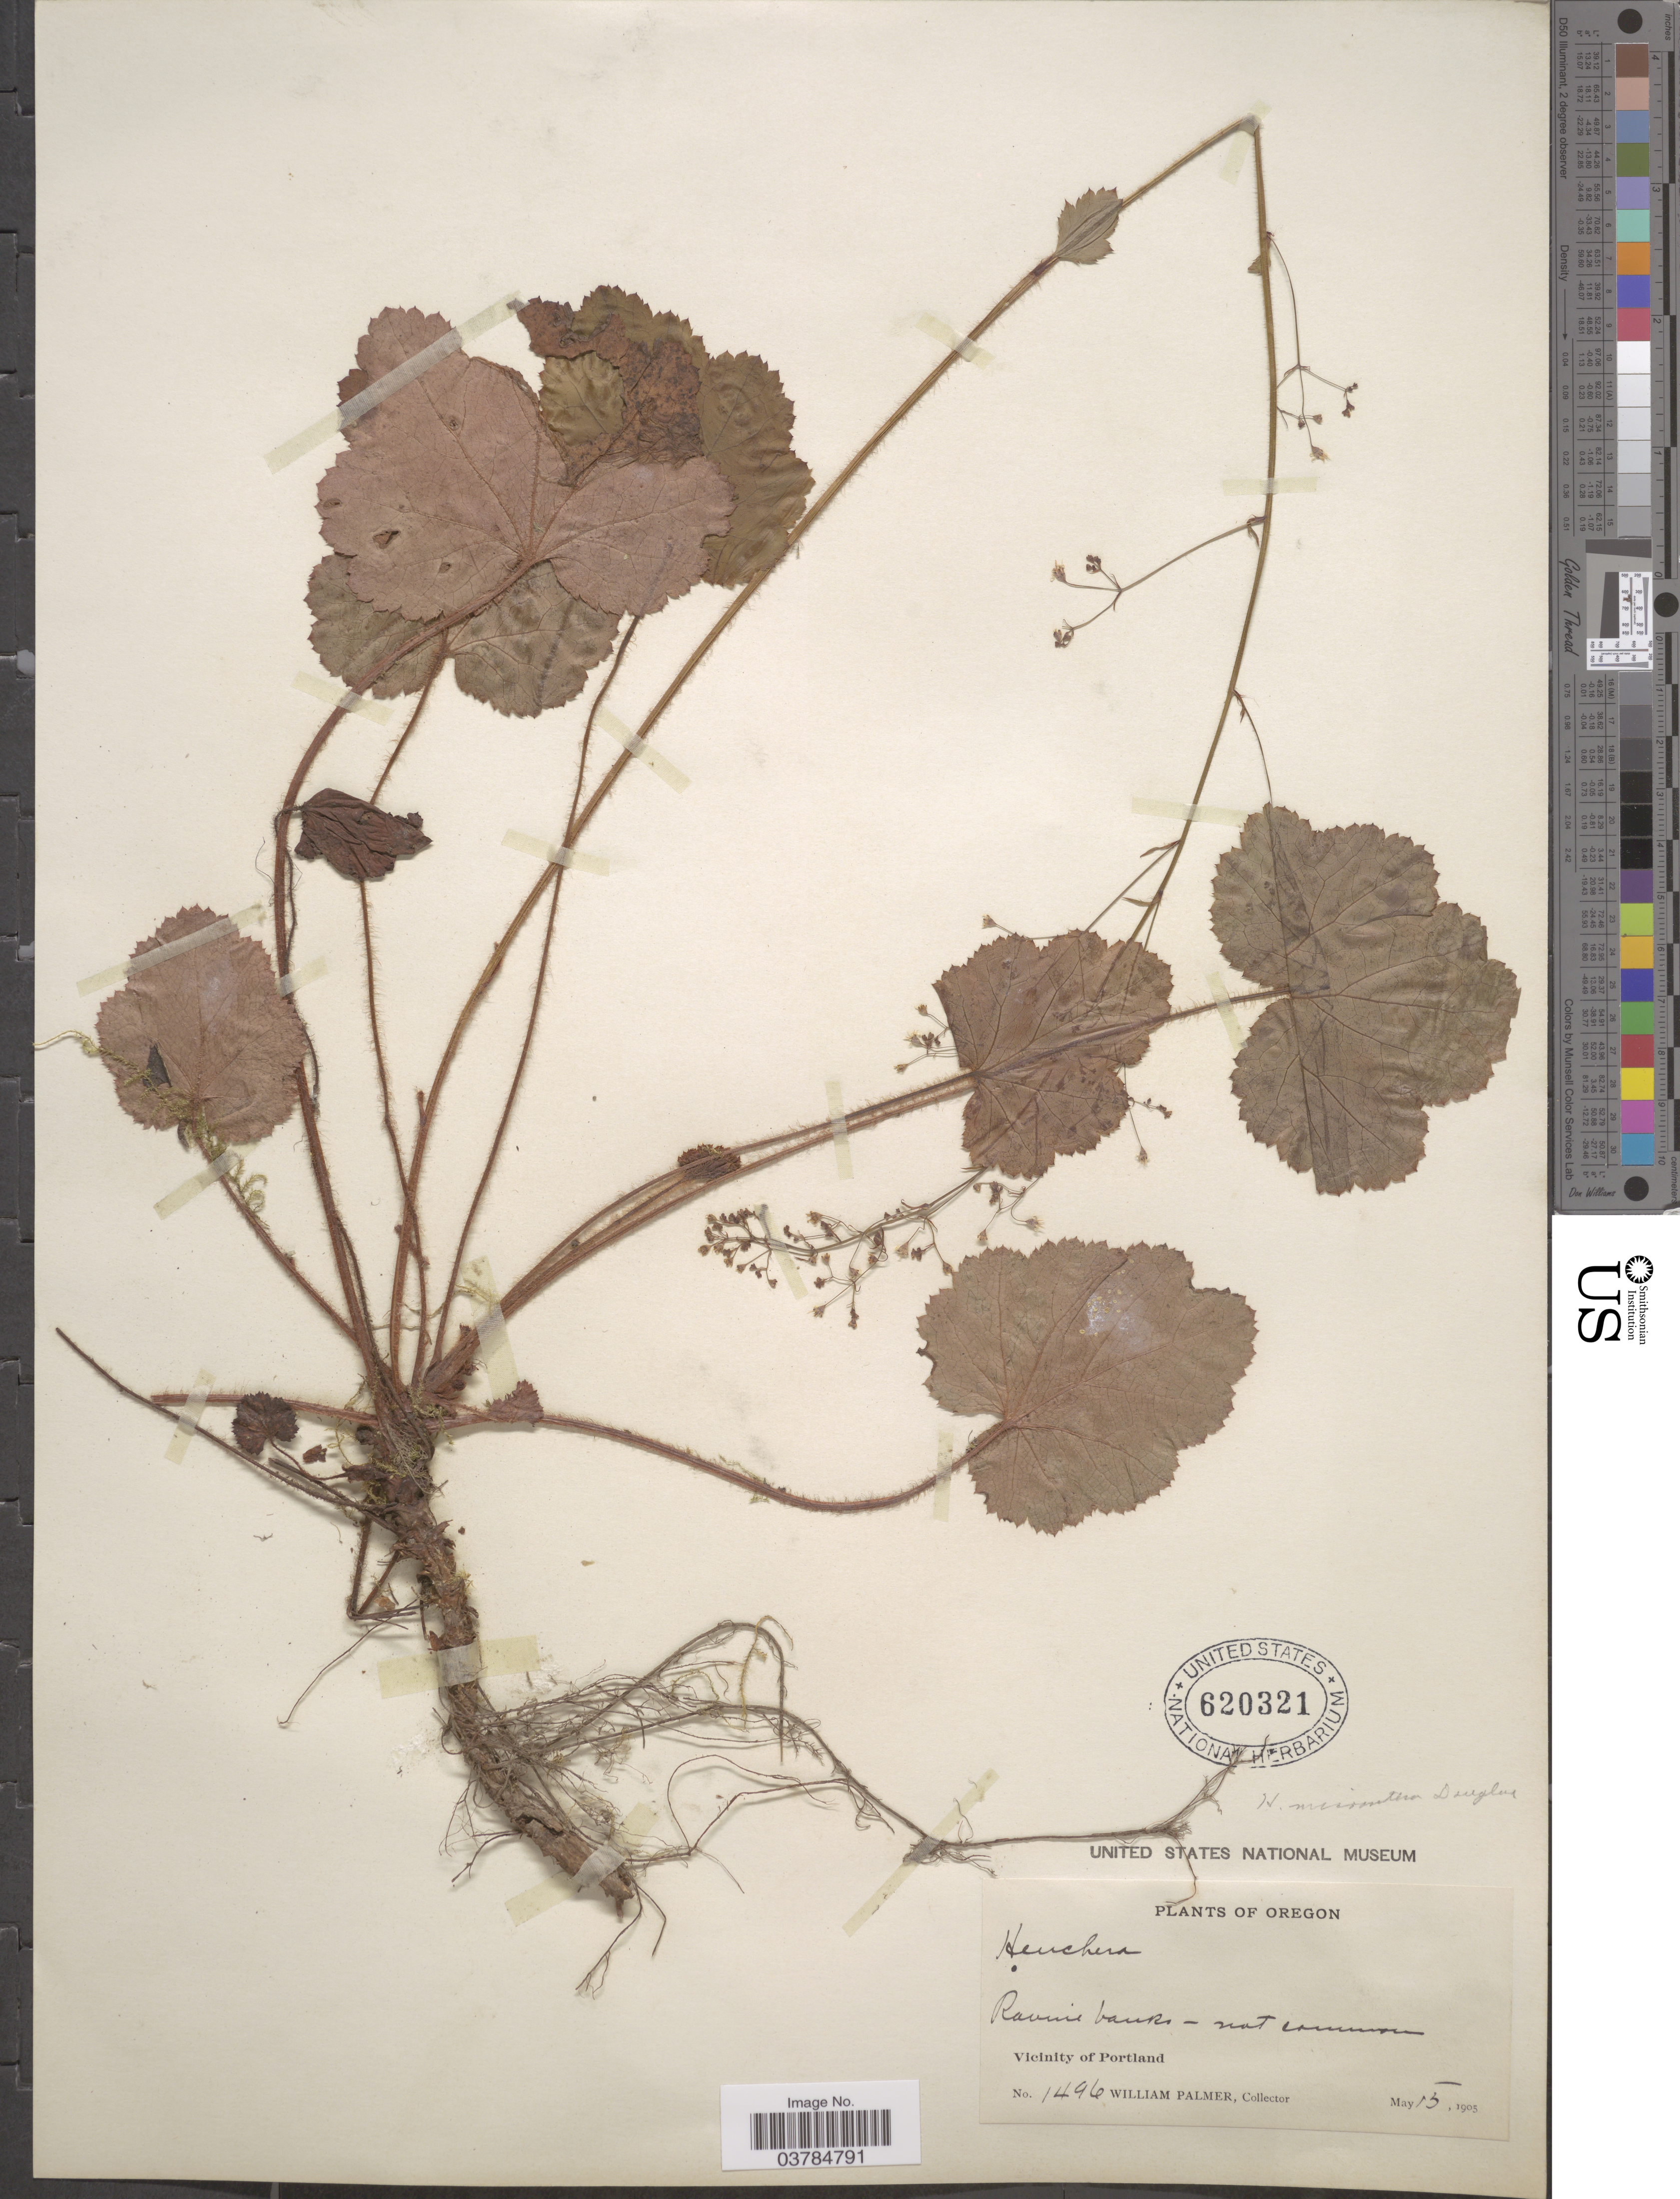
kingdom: Plantae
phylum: Tracheophyta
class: Magnoliopsida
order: Saxifragales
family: Saxifragaceae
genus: Heuchera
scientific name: Heuchera micrantha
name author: Douglas ex Lindl.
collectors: W. Palmer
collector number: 1496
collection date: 1905-05-15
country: United States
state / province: Oregon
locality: Vicinity of Portland.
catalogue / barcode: US 620321